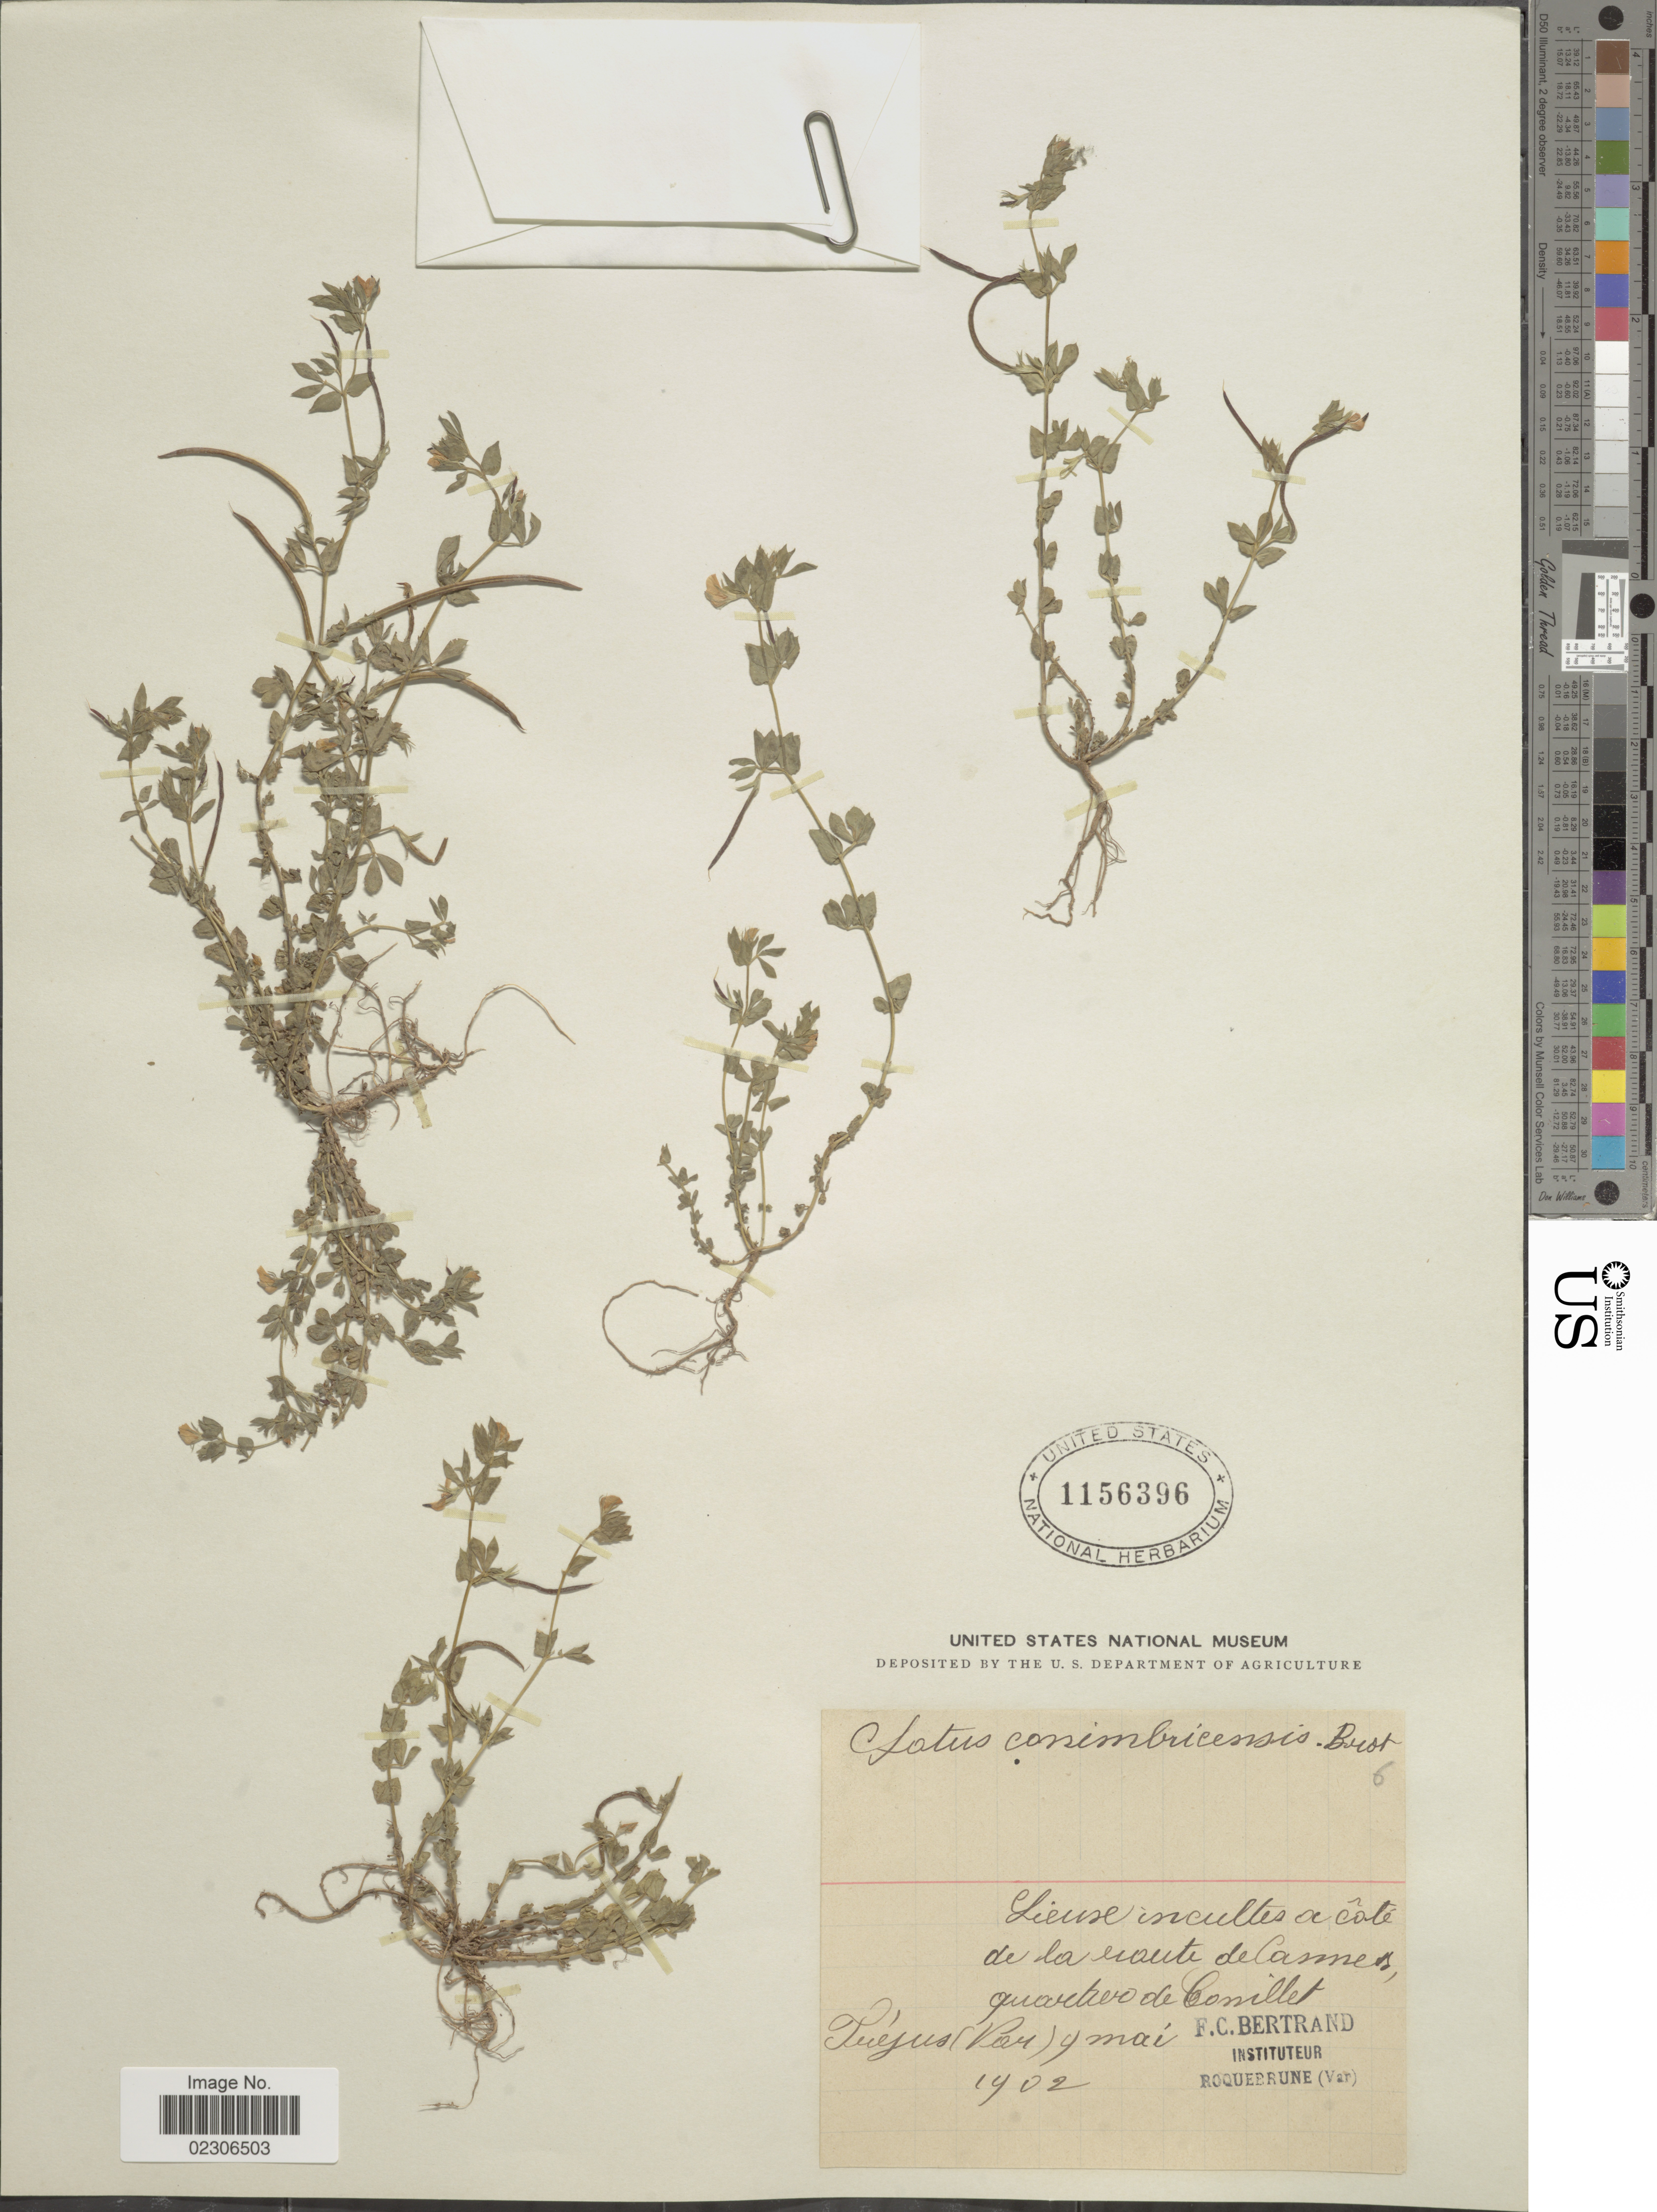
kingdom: Plantae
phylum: Tracheophyta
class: Magnoliopsida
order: Fabales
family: Fabaceae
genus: Lotus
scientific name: Lotus coimbrensis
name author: Willd.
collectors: F. C. Bertrand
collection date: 1902-05-04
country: France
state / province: Provence-Alpes-Côte d'Azur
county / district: Var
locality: Tuejus (Var), Lieux incultes a cote de la route de Csmes quarturo de Conillet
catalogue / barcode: US 1156396